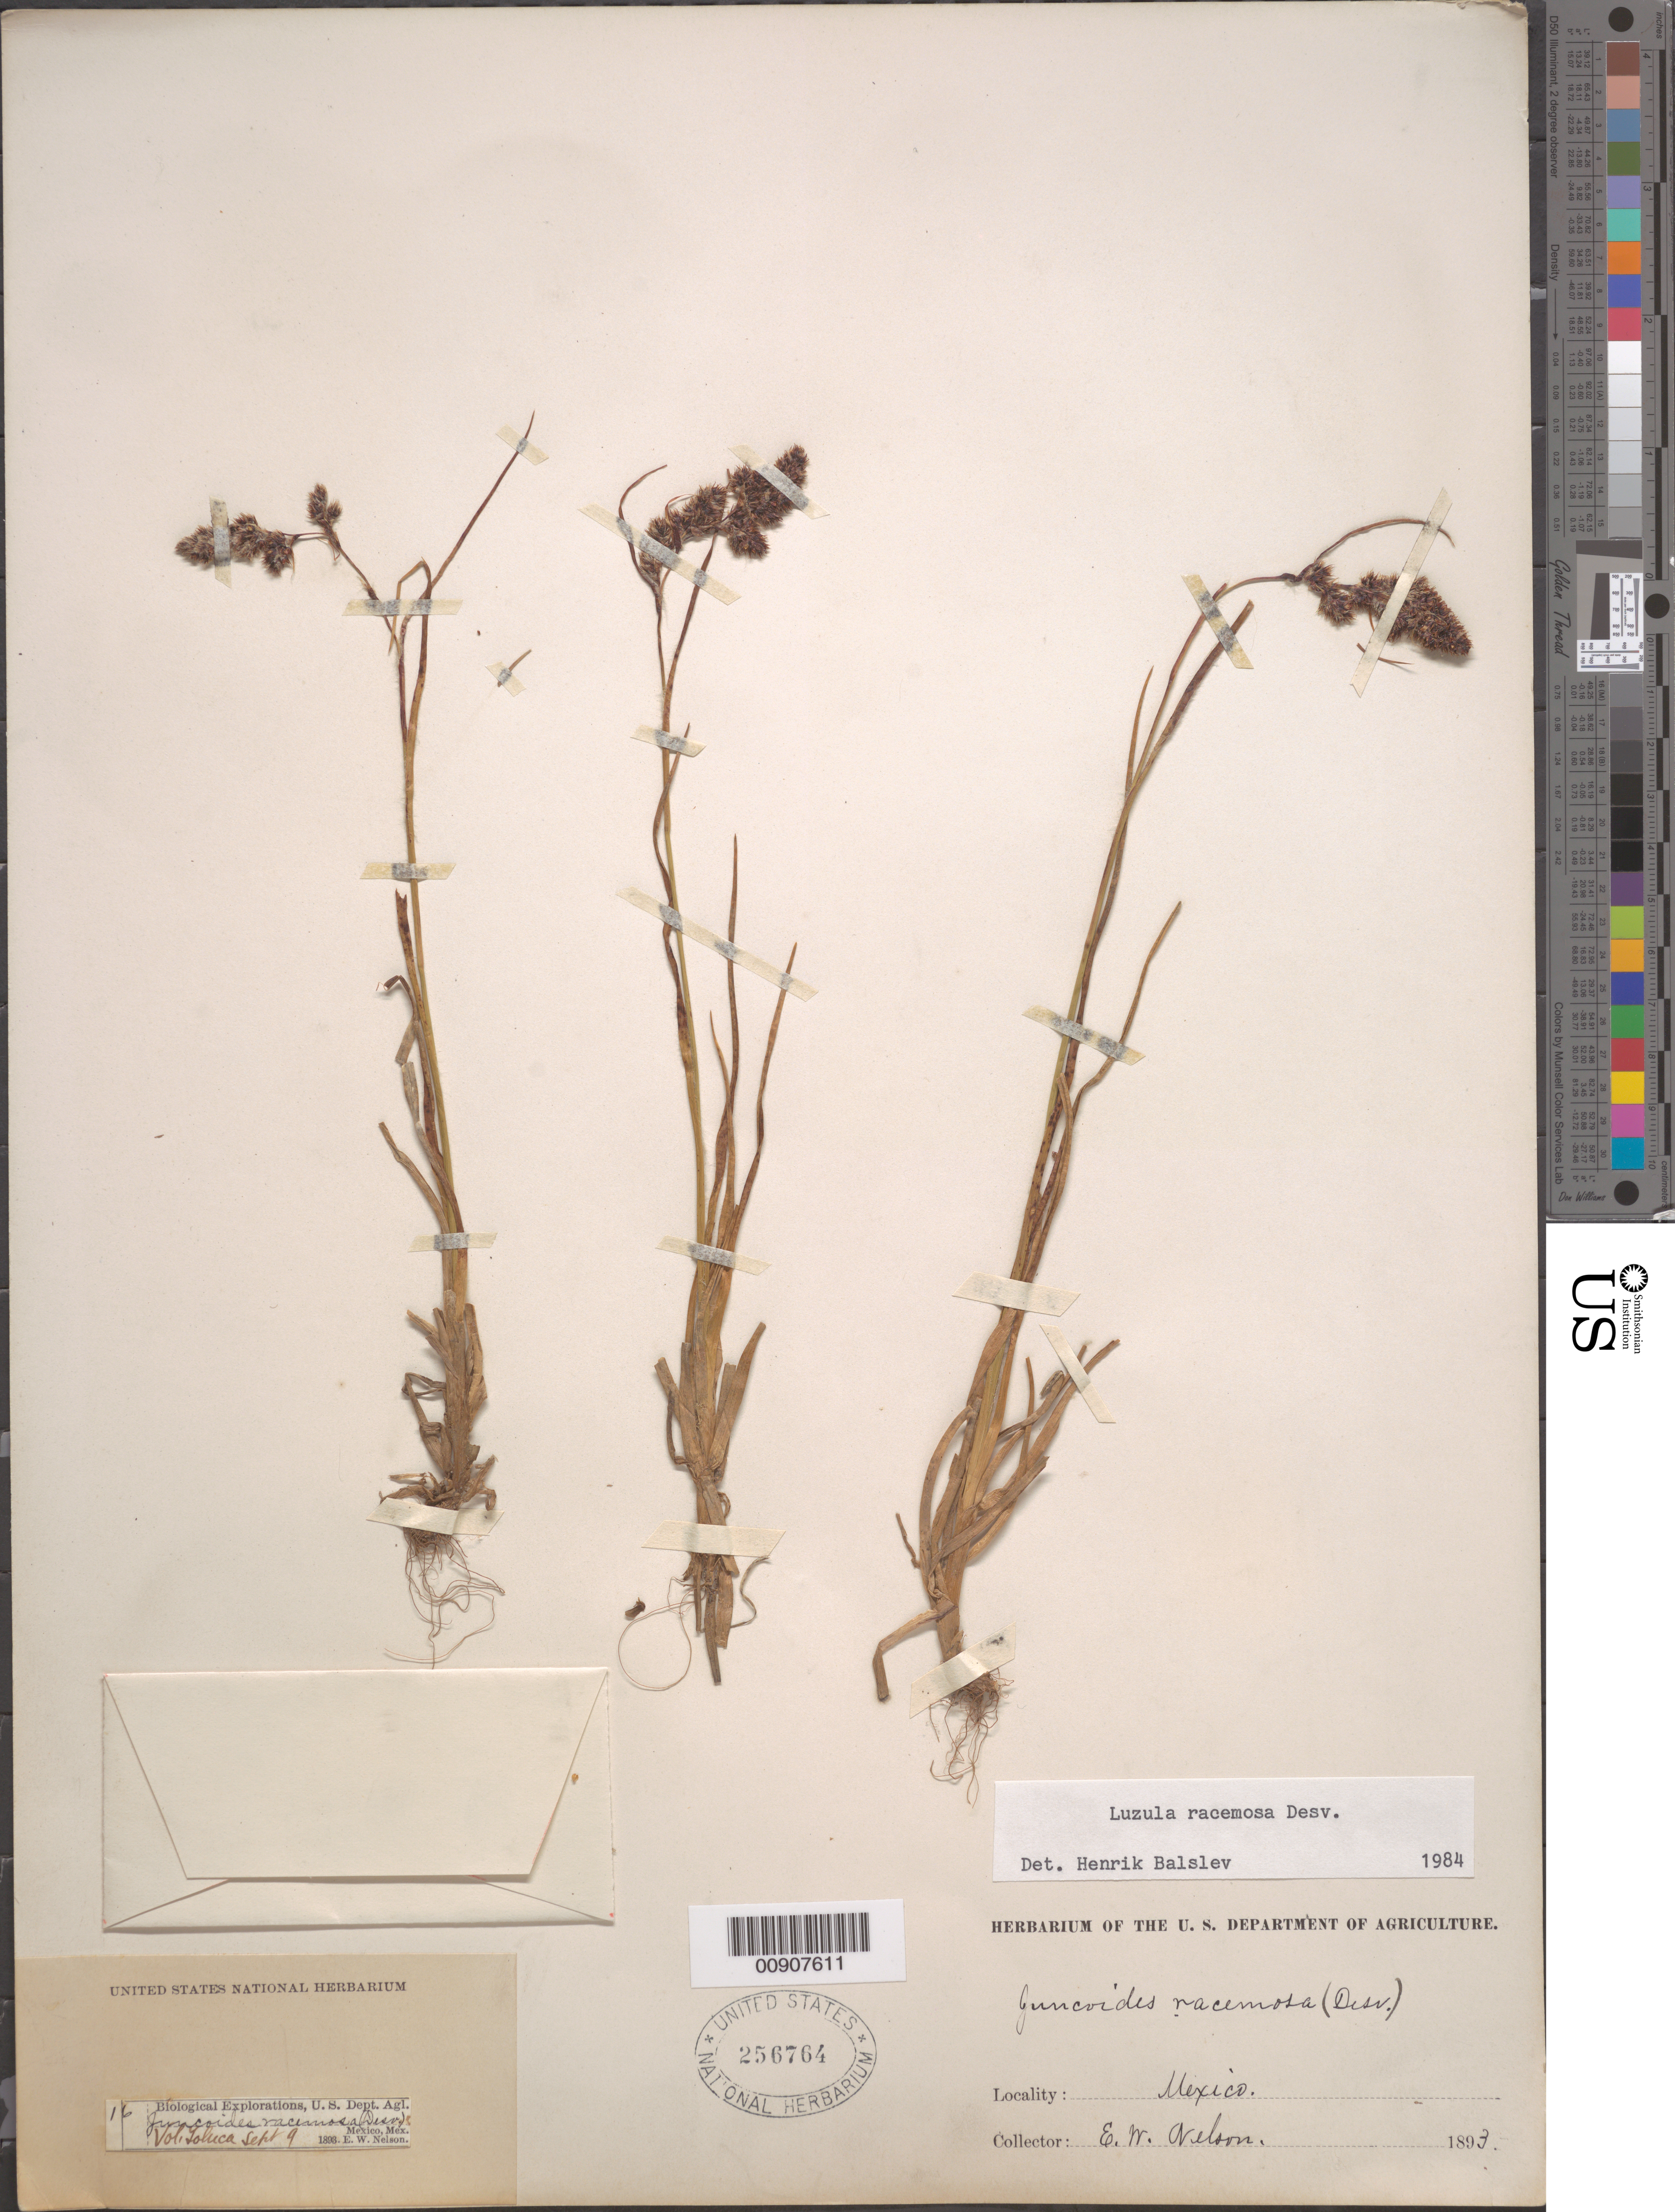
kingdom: Plantae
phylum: Tracheophyta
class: Liliopsida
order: Poales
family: Juncaceae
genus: Luzula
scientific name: Luzula racemosa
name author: Desv.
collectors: E. W. Nelson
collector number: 16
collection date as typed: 09 Sep 1893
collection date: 1893-09-09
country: Mexico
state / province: México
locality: Vol. Toluca.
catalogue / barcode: US 256764